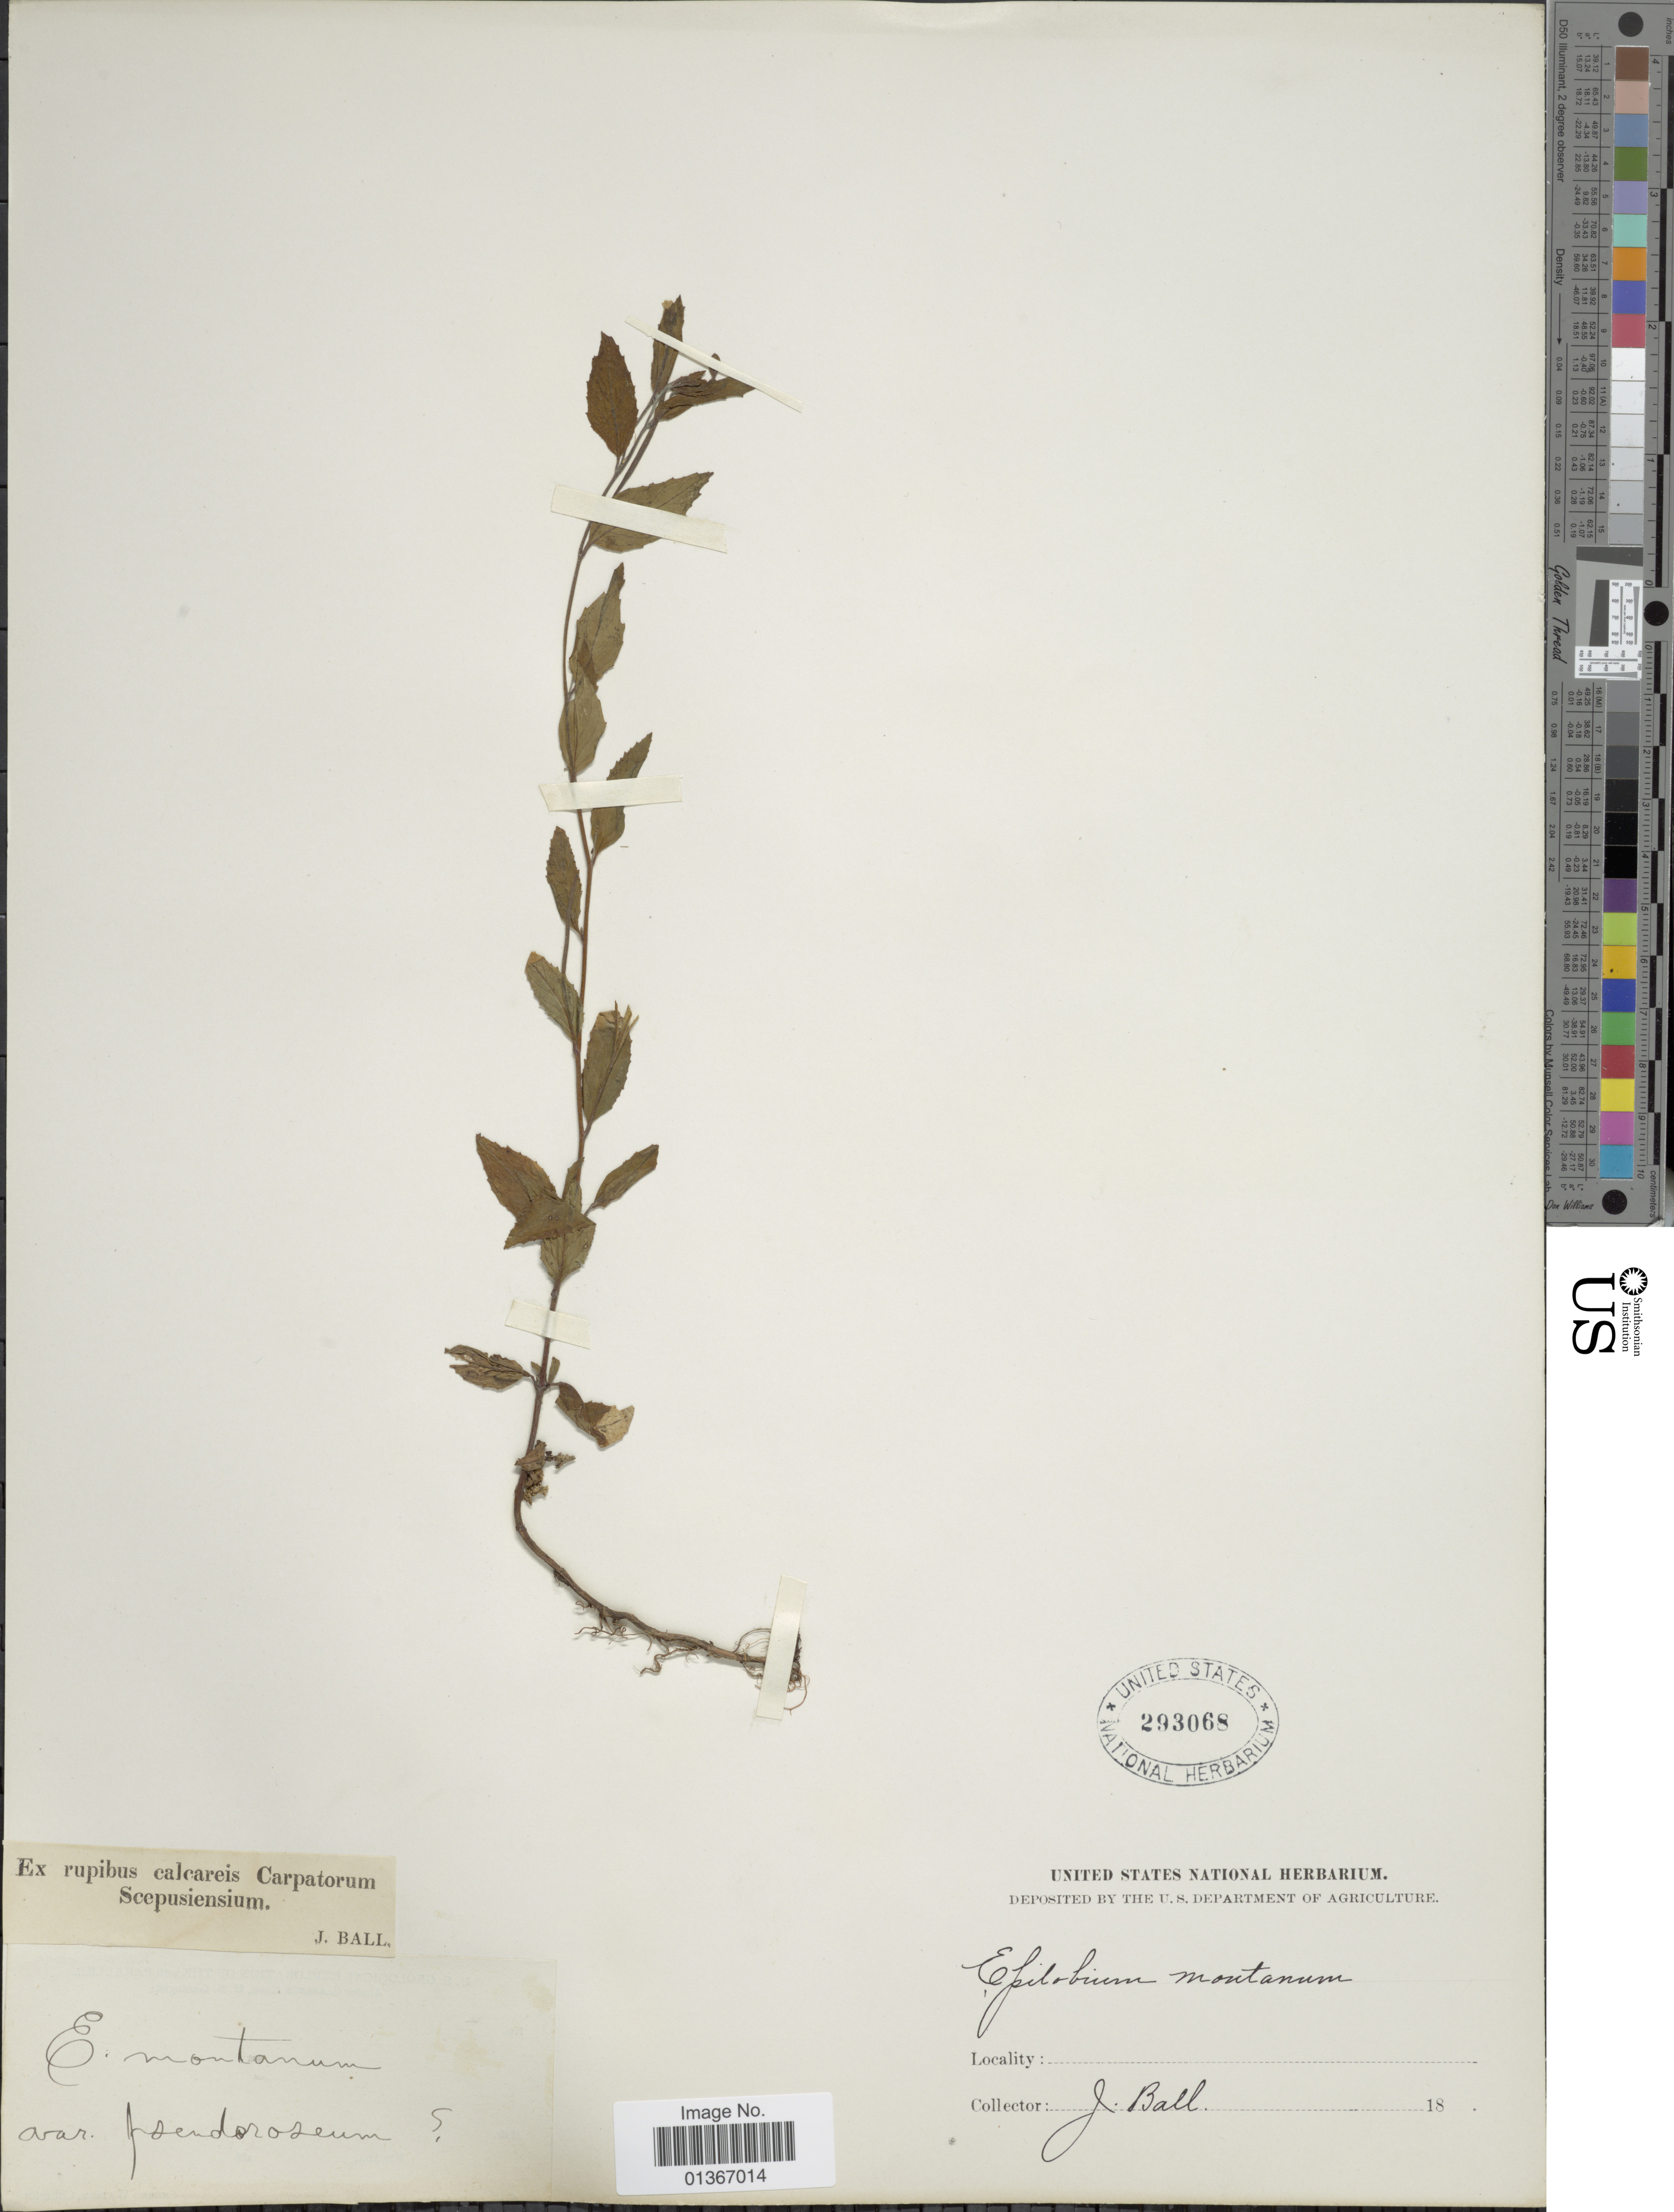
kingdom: Plantae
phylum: Tracheophyta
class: Magnoliopsida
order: Myrtales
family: Onagraceae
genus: Epilobium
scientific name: Epilobium montanum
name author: L.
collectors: J. Ball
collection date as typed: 18_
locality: Ex rupibus calcareis Carpatorum Scepusiensium.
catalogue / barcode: US 293068